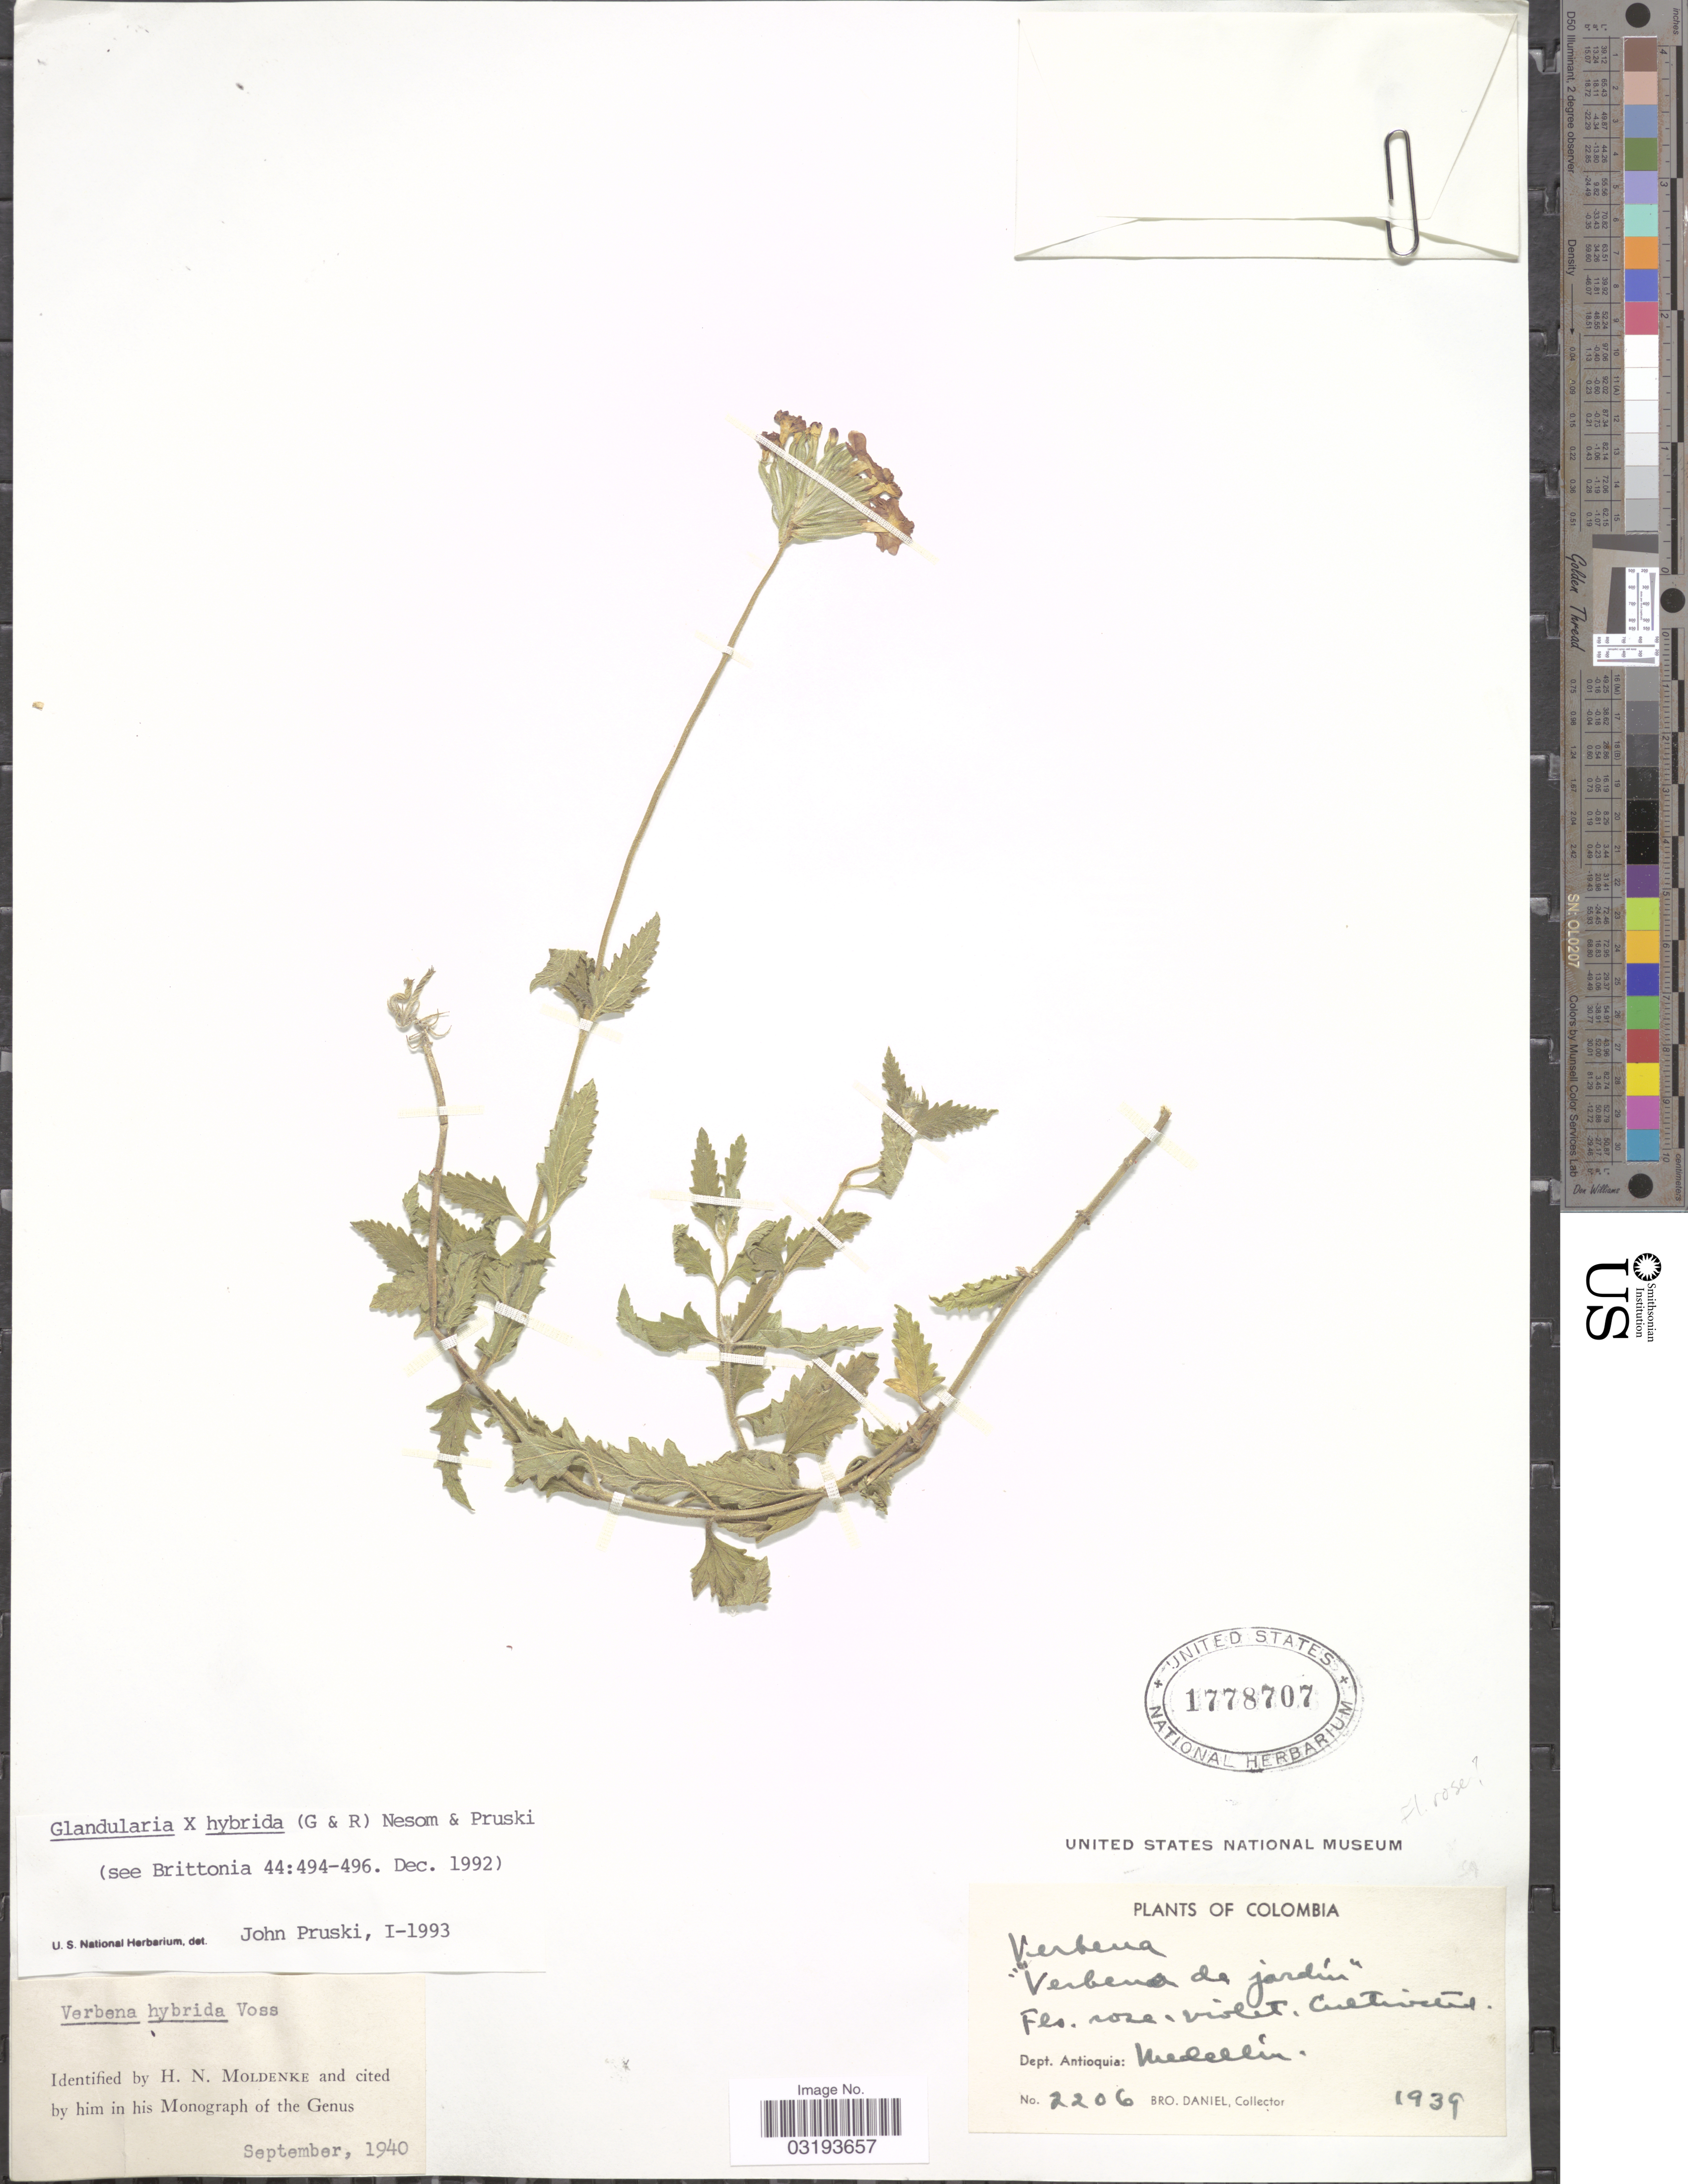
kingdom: Plantae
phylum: Tracheophyta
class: Magnoliopsida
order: Lamiales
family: Verbenaceae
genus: Verbena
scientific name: Verbena hybrida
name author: Groenland & Rümpler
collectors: Bro. Daniel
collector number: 2206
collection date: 1939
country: Colombia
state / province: Antioquia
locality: Dept. Antioquia: Medellin.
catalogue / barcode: US 1778707